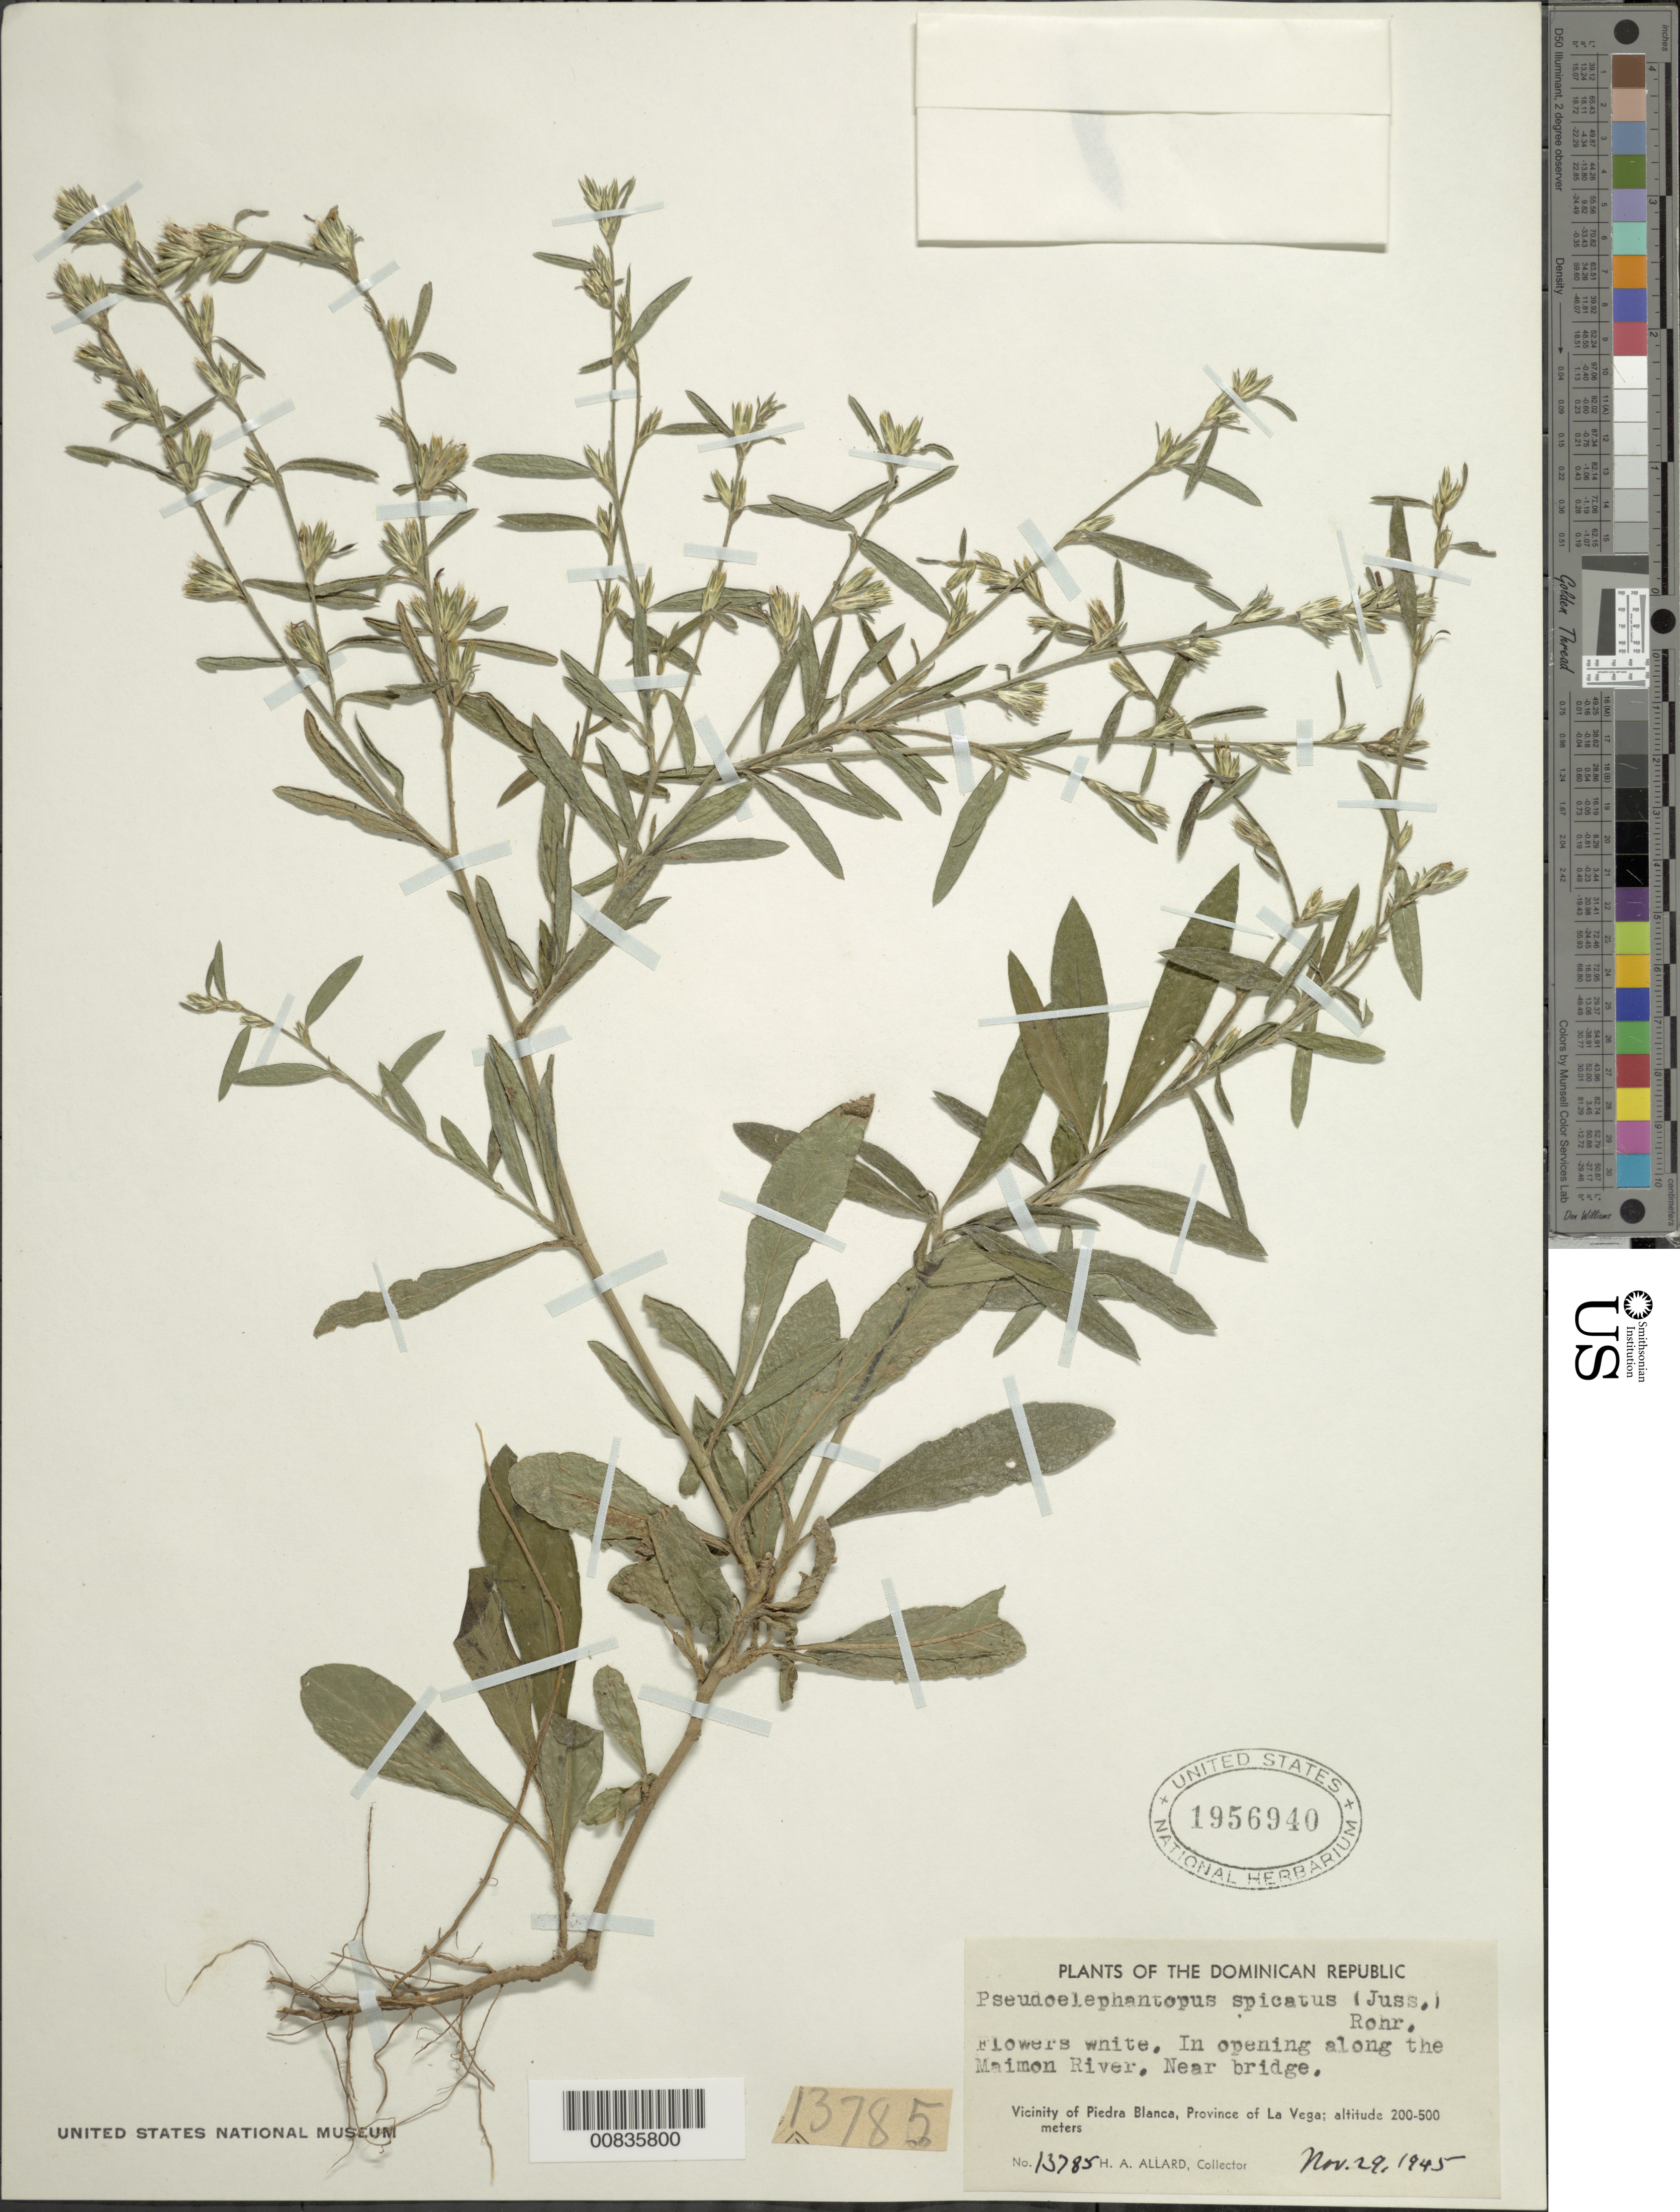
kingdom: Plantae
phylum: Tracheophyta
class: Magnoliopsida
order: Asterales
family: Asteraceae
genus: Pseudelephantopus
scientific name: Pseudelephantopus spicatus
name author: (Juss. ex Aubl.) C.F. Baker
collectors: H. A. Allard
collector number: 13785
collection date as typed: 29 Nov 1945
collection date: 1945-11-29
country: Dominican Republic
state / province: La Vega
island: Hispaniola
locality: Vicinity of Piedra Blanca, along the Maimon River, near bridge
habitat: Opening along river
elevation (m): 200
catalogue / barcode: US 1956940